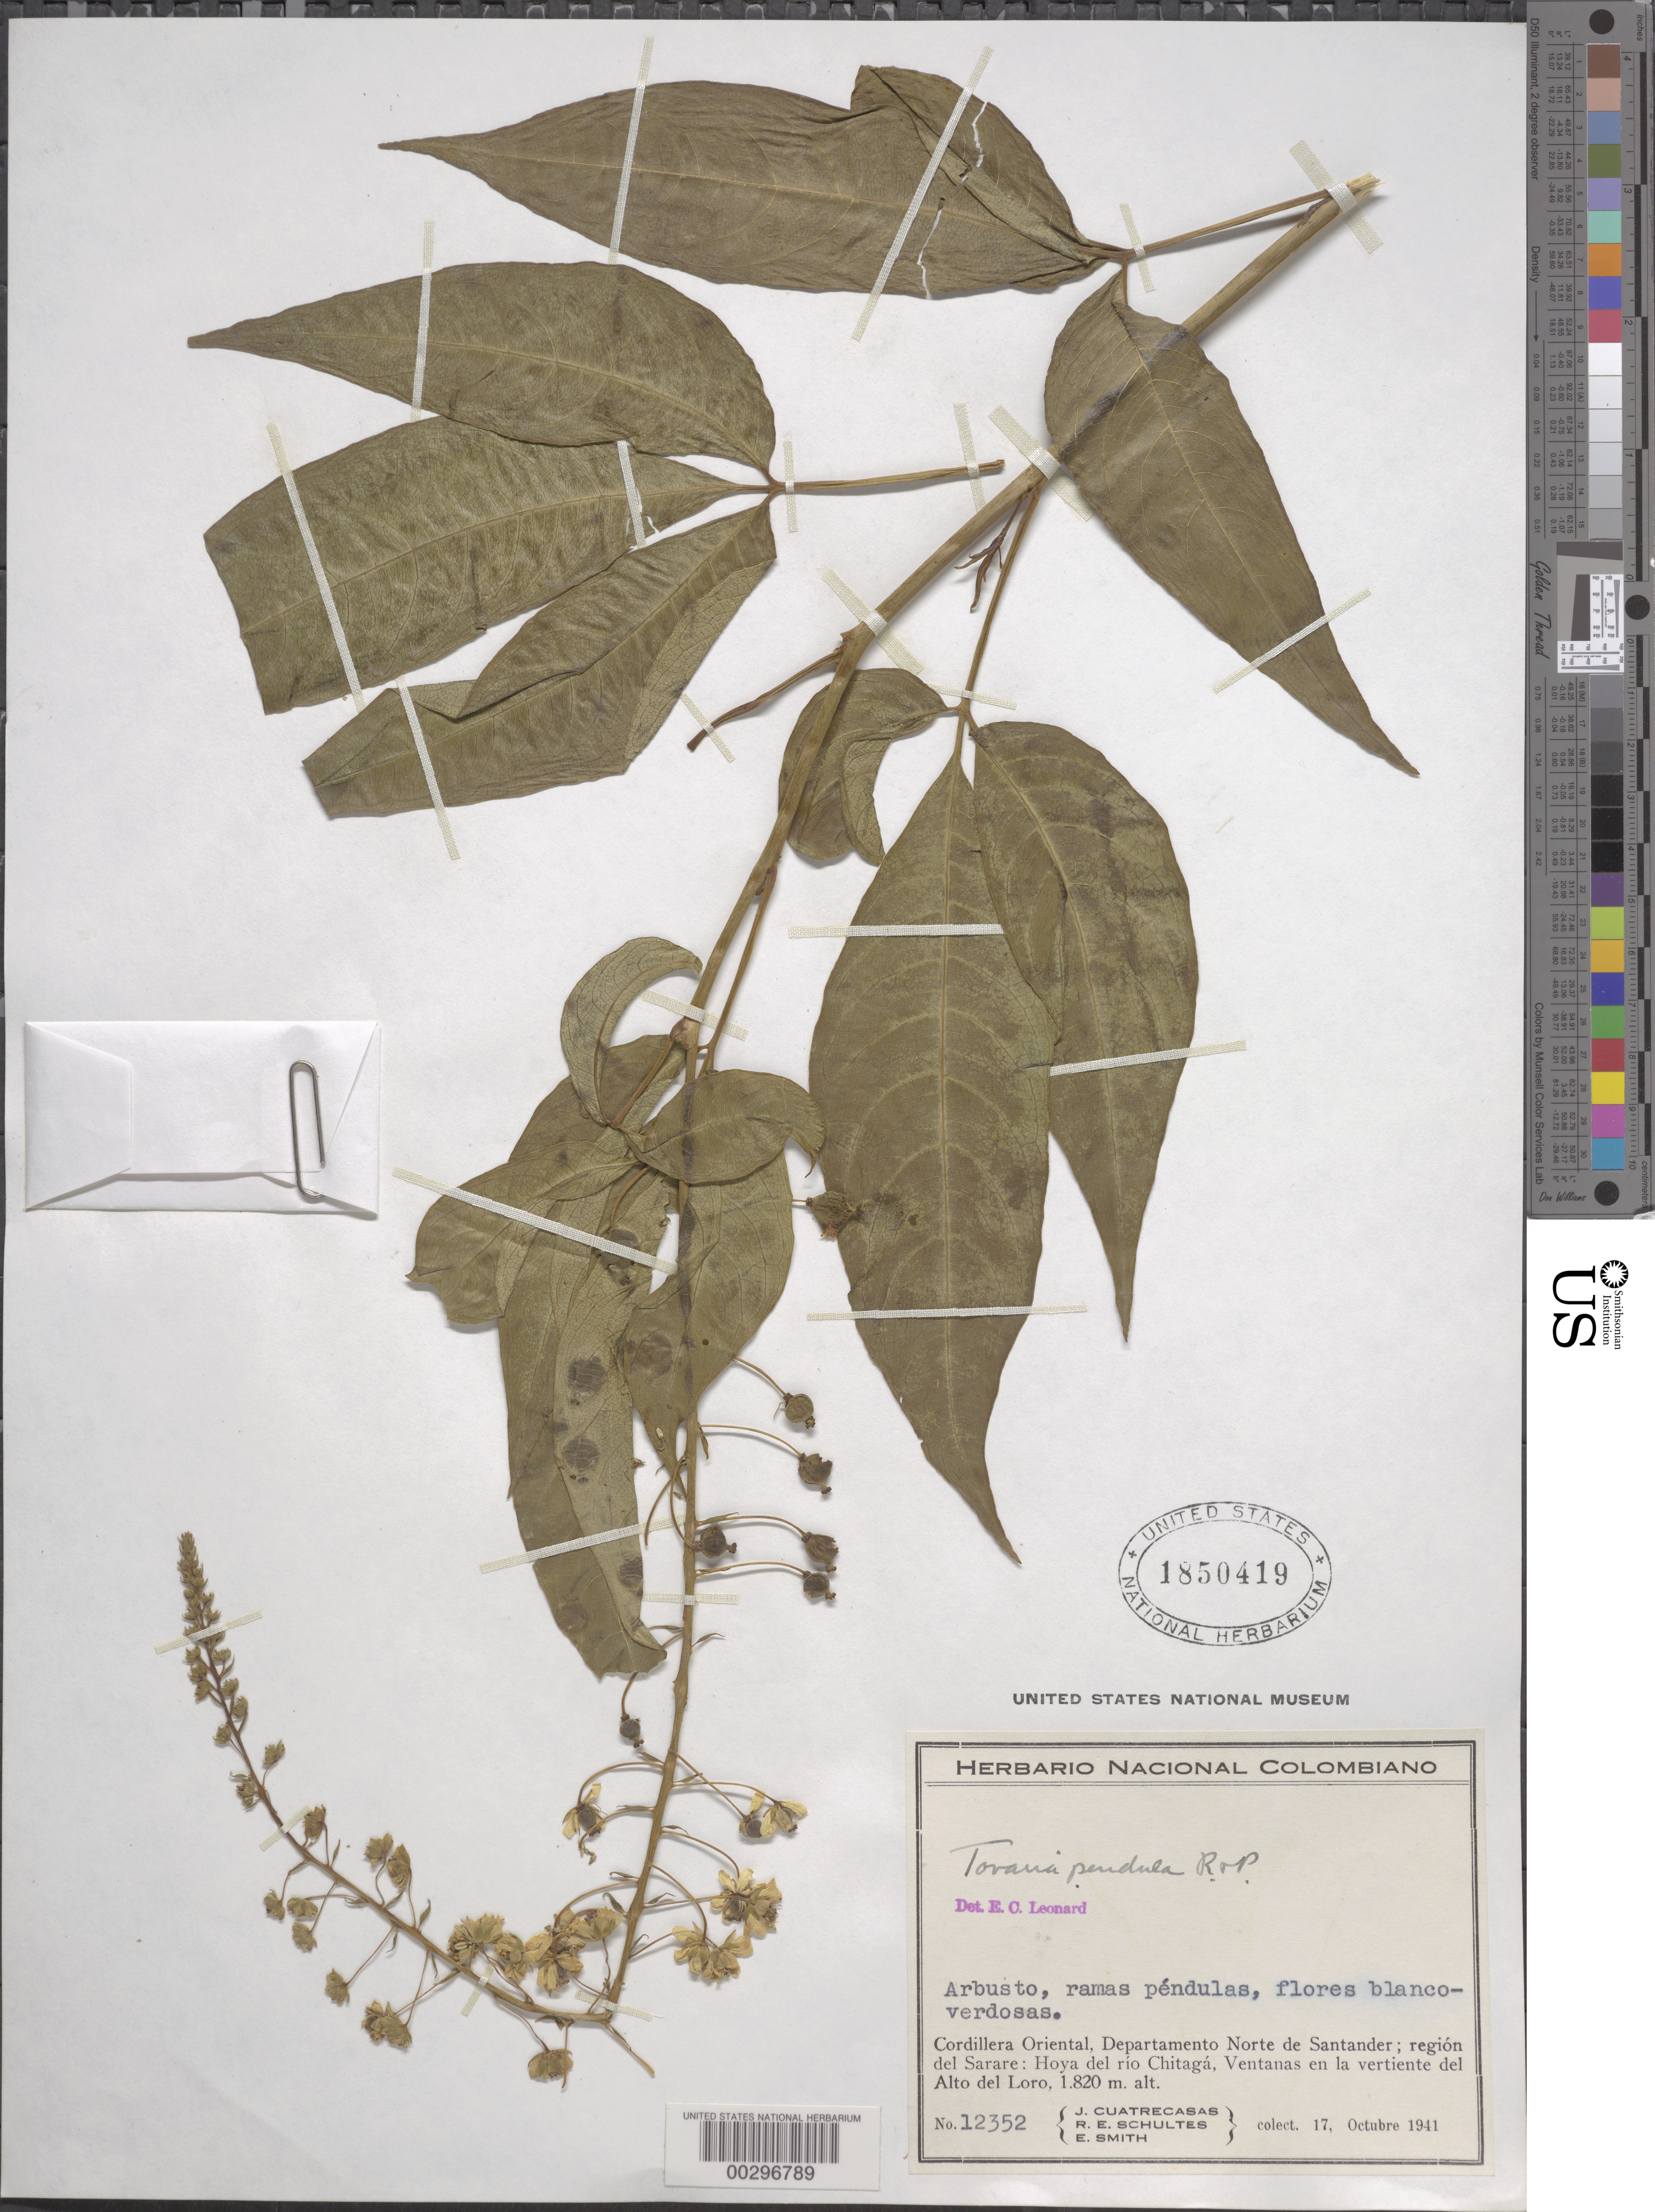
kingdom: Plantae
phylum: Tracheophyta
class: Magnoliopsida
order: Brassicales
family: Tovariaceae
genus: Tovaria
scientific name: Tovaria pendula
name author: Ruiz & Pav.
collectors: J. Cuatrecasas, R. E. Schultes & C. E. Smith Jr.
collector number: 12352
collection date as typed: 17 Oct 1941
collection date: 1941-10-17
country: Colombia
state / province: Norte de Santander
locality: Alto del Loro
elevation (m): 1820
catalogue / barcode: US 1850419